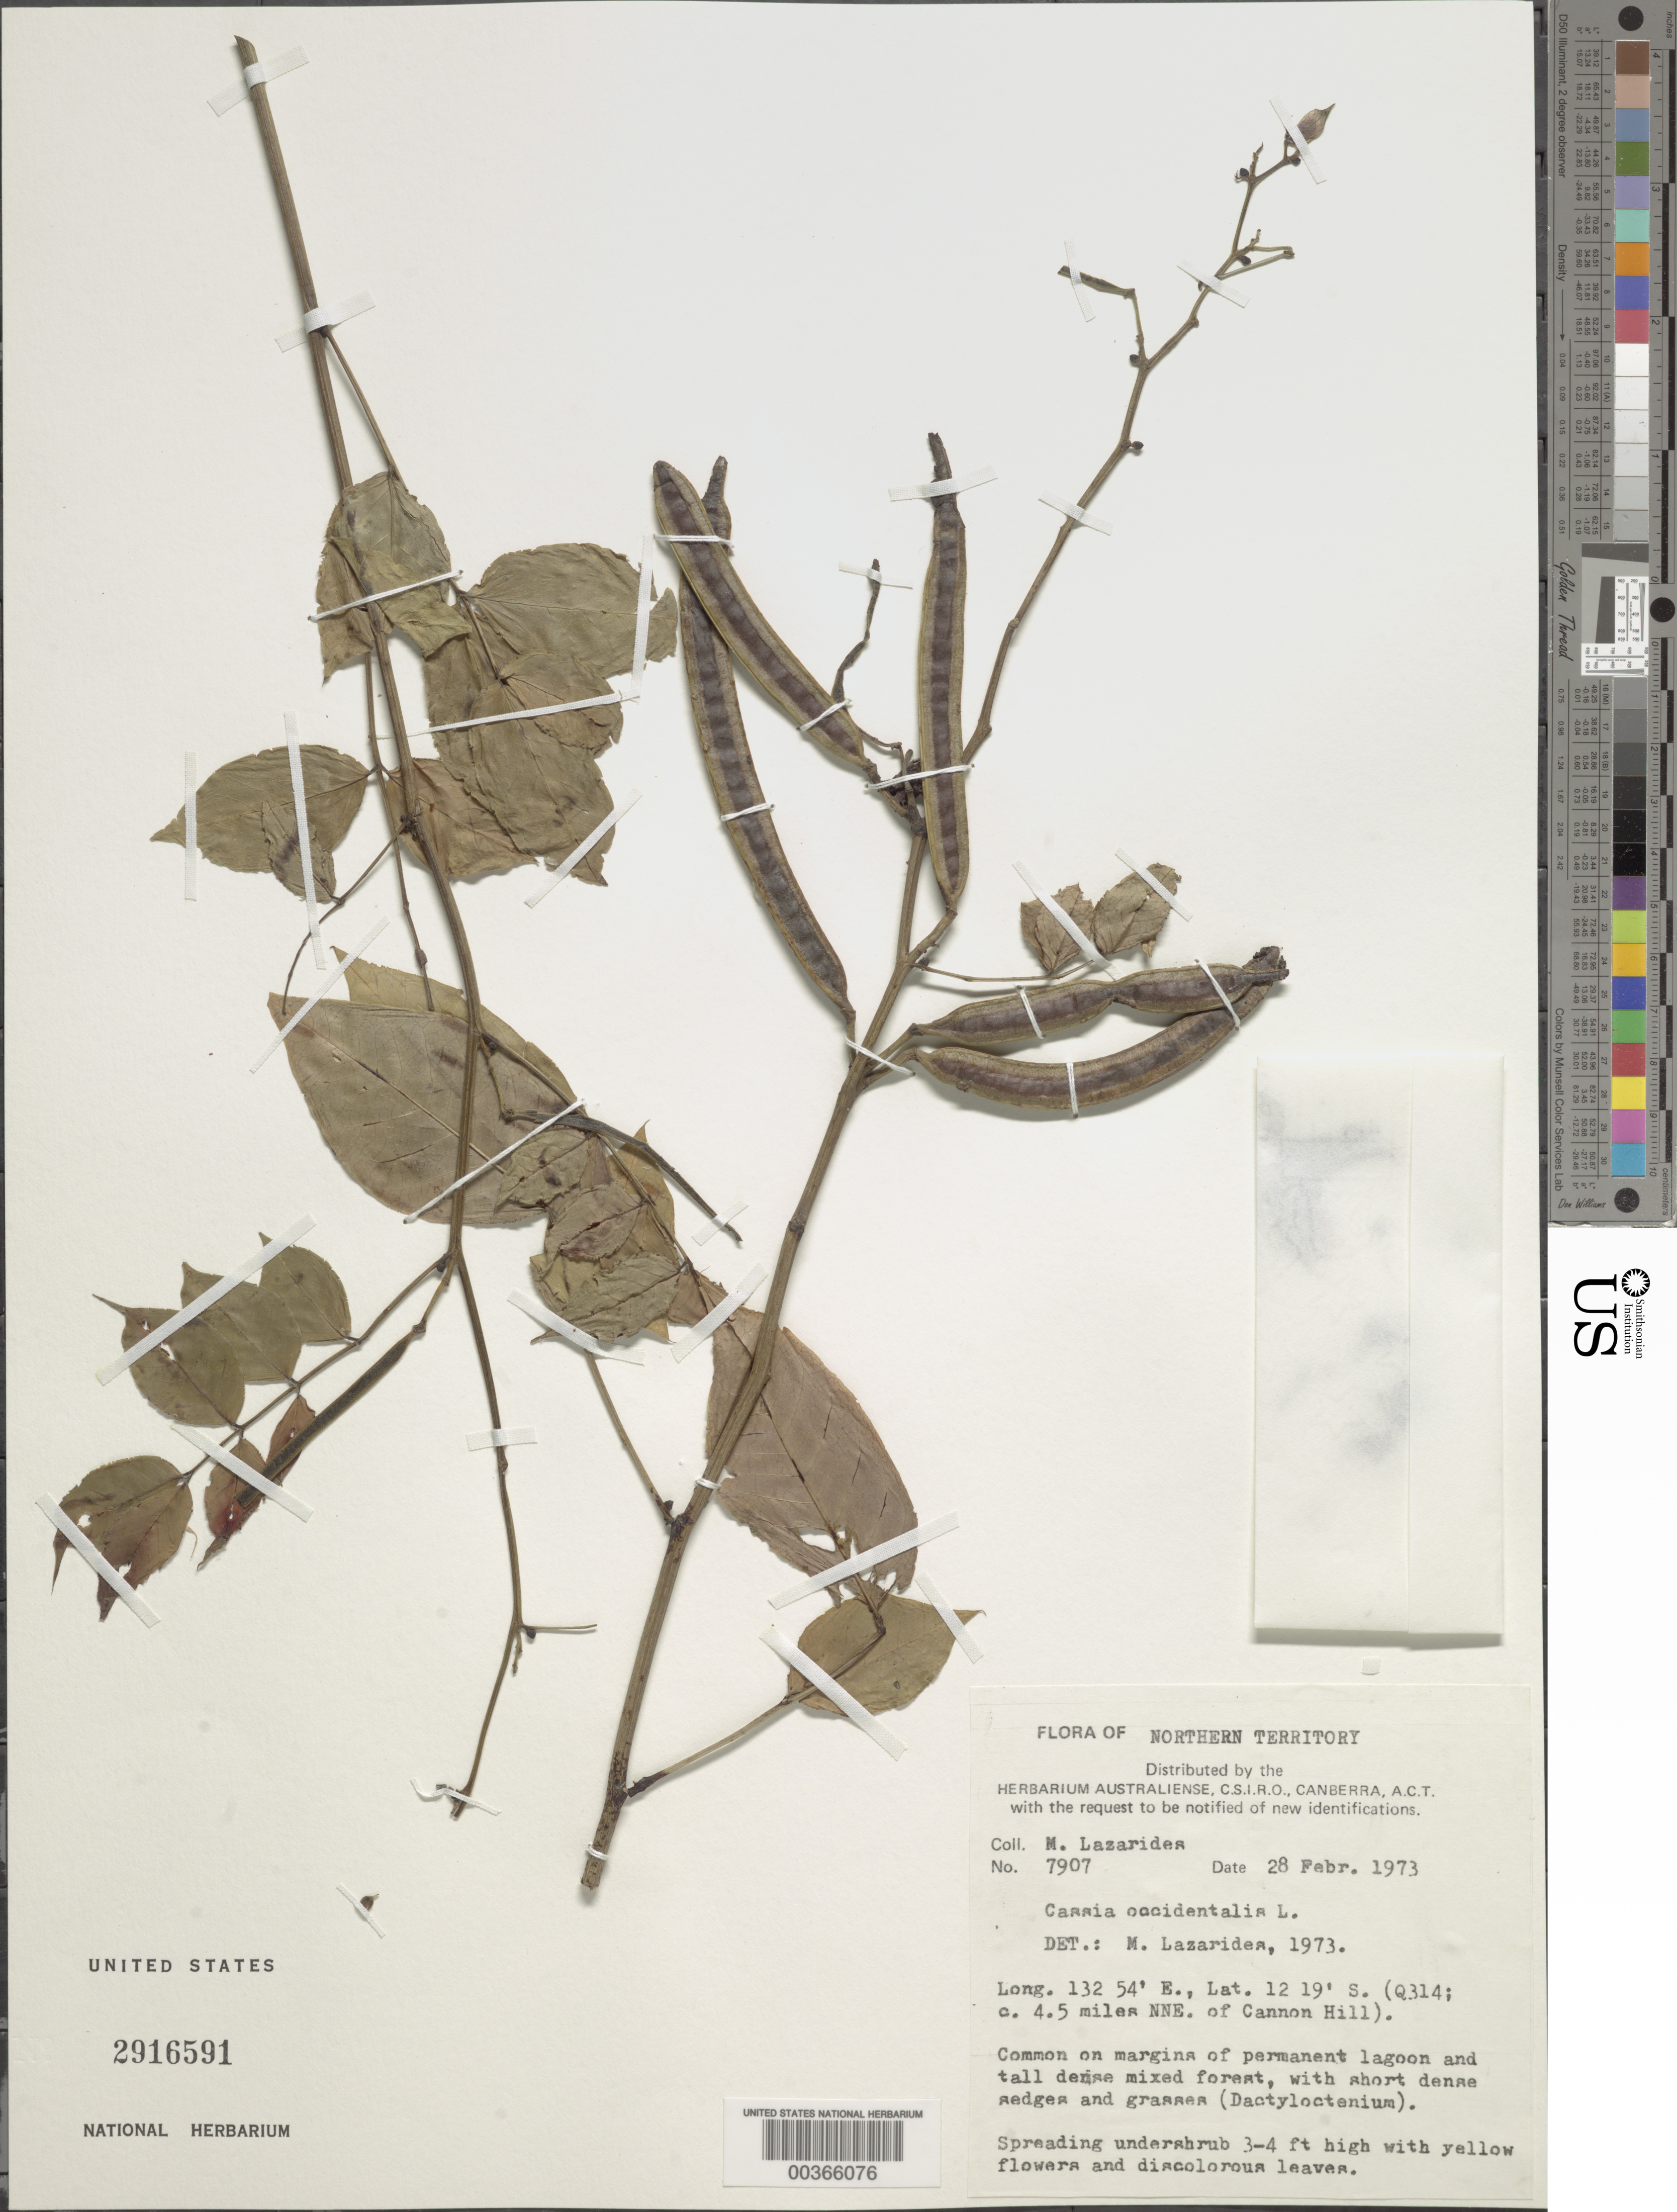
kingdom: Plantae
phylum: Tracheophyta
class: Magnoliopsida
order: Fabales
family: Fabaceae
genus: Senna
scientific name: Senna occidentalis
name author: (L.) Link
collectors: M. Lazarides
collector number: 7907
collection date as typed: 28 Feb 1973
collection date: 1973-02-28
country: Australia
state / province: Northern Territory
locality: Ca 4.5 mi nne of cannon hill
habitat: Margins of permanent lagoon and tall dense mixed forest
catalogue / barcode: US 2916591